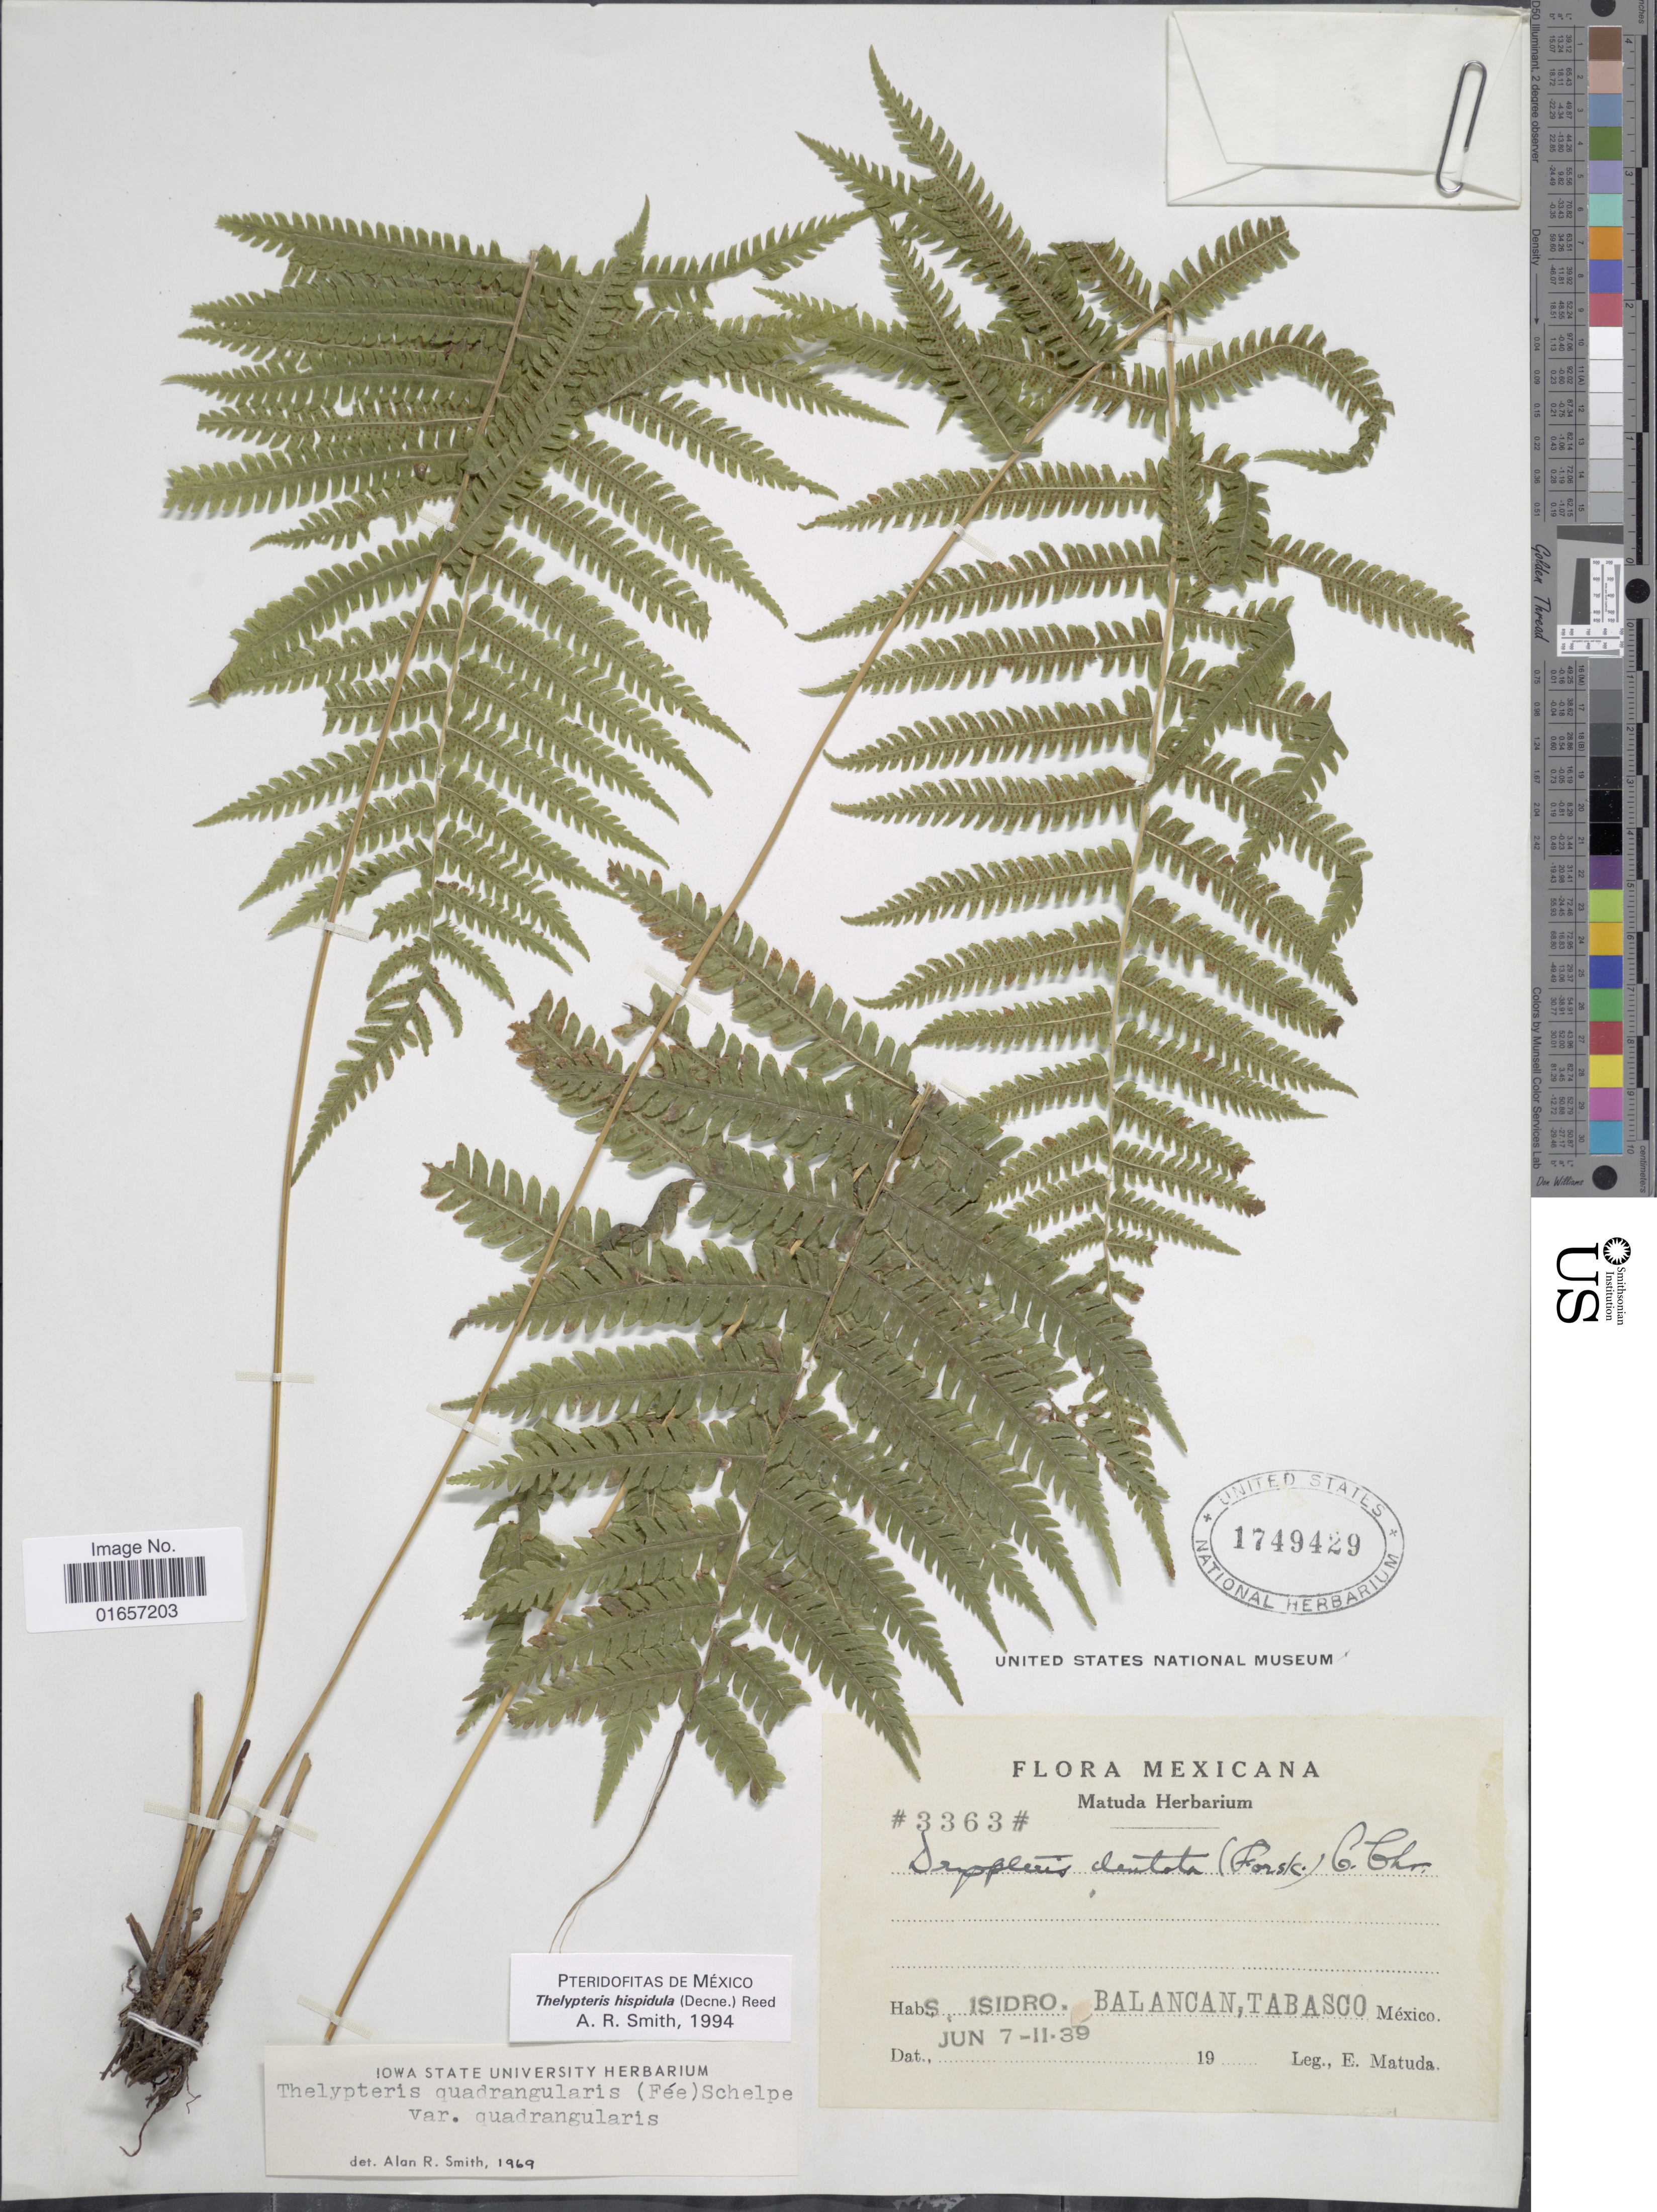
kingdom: Plantae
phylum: Tracheophyta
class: Polypodiopsida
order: Polypodiales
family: Thelypteridaceae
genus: Christella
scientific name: Christella hispidula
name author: (Decne.) Holttum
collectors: E. Matuda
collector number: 3363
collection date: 1939-06-07/1939-06-11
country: Mexico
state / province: Tabasco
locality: S Isidro, Balancan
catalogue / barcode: US 1749429